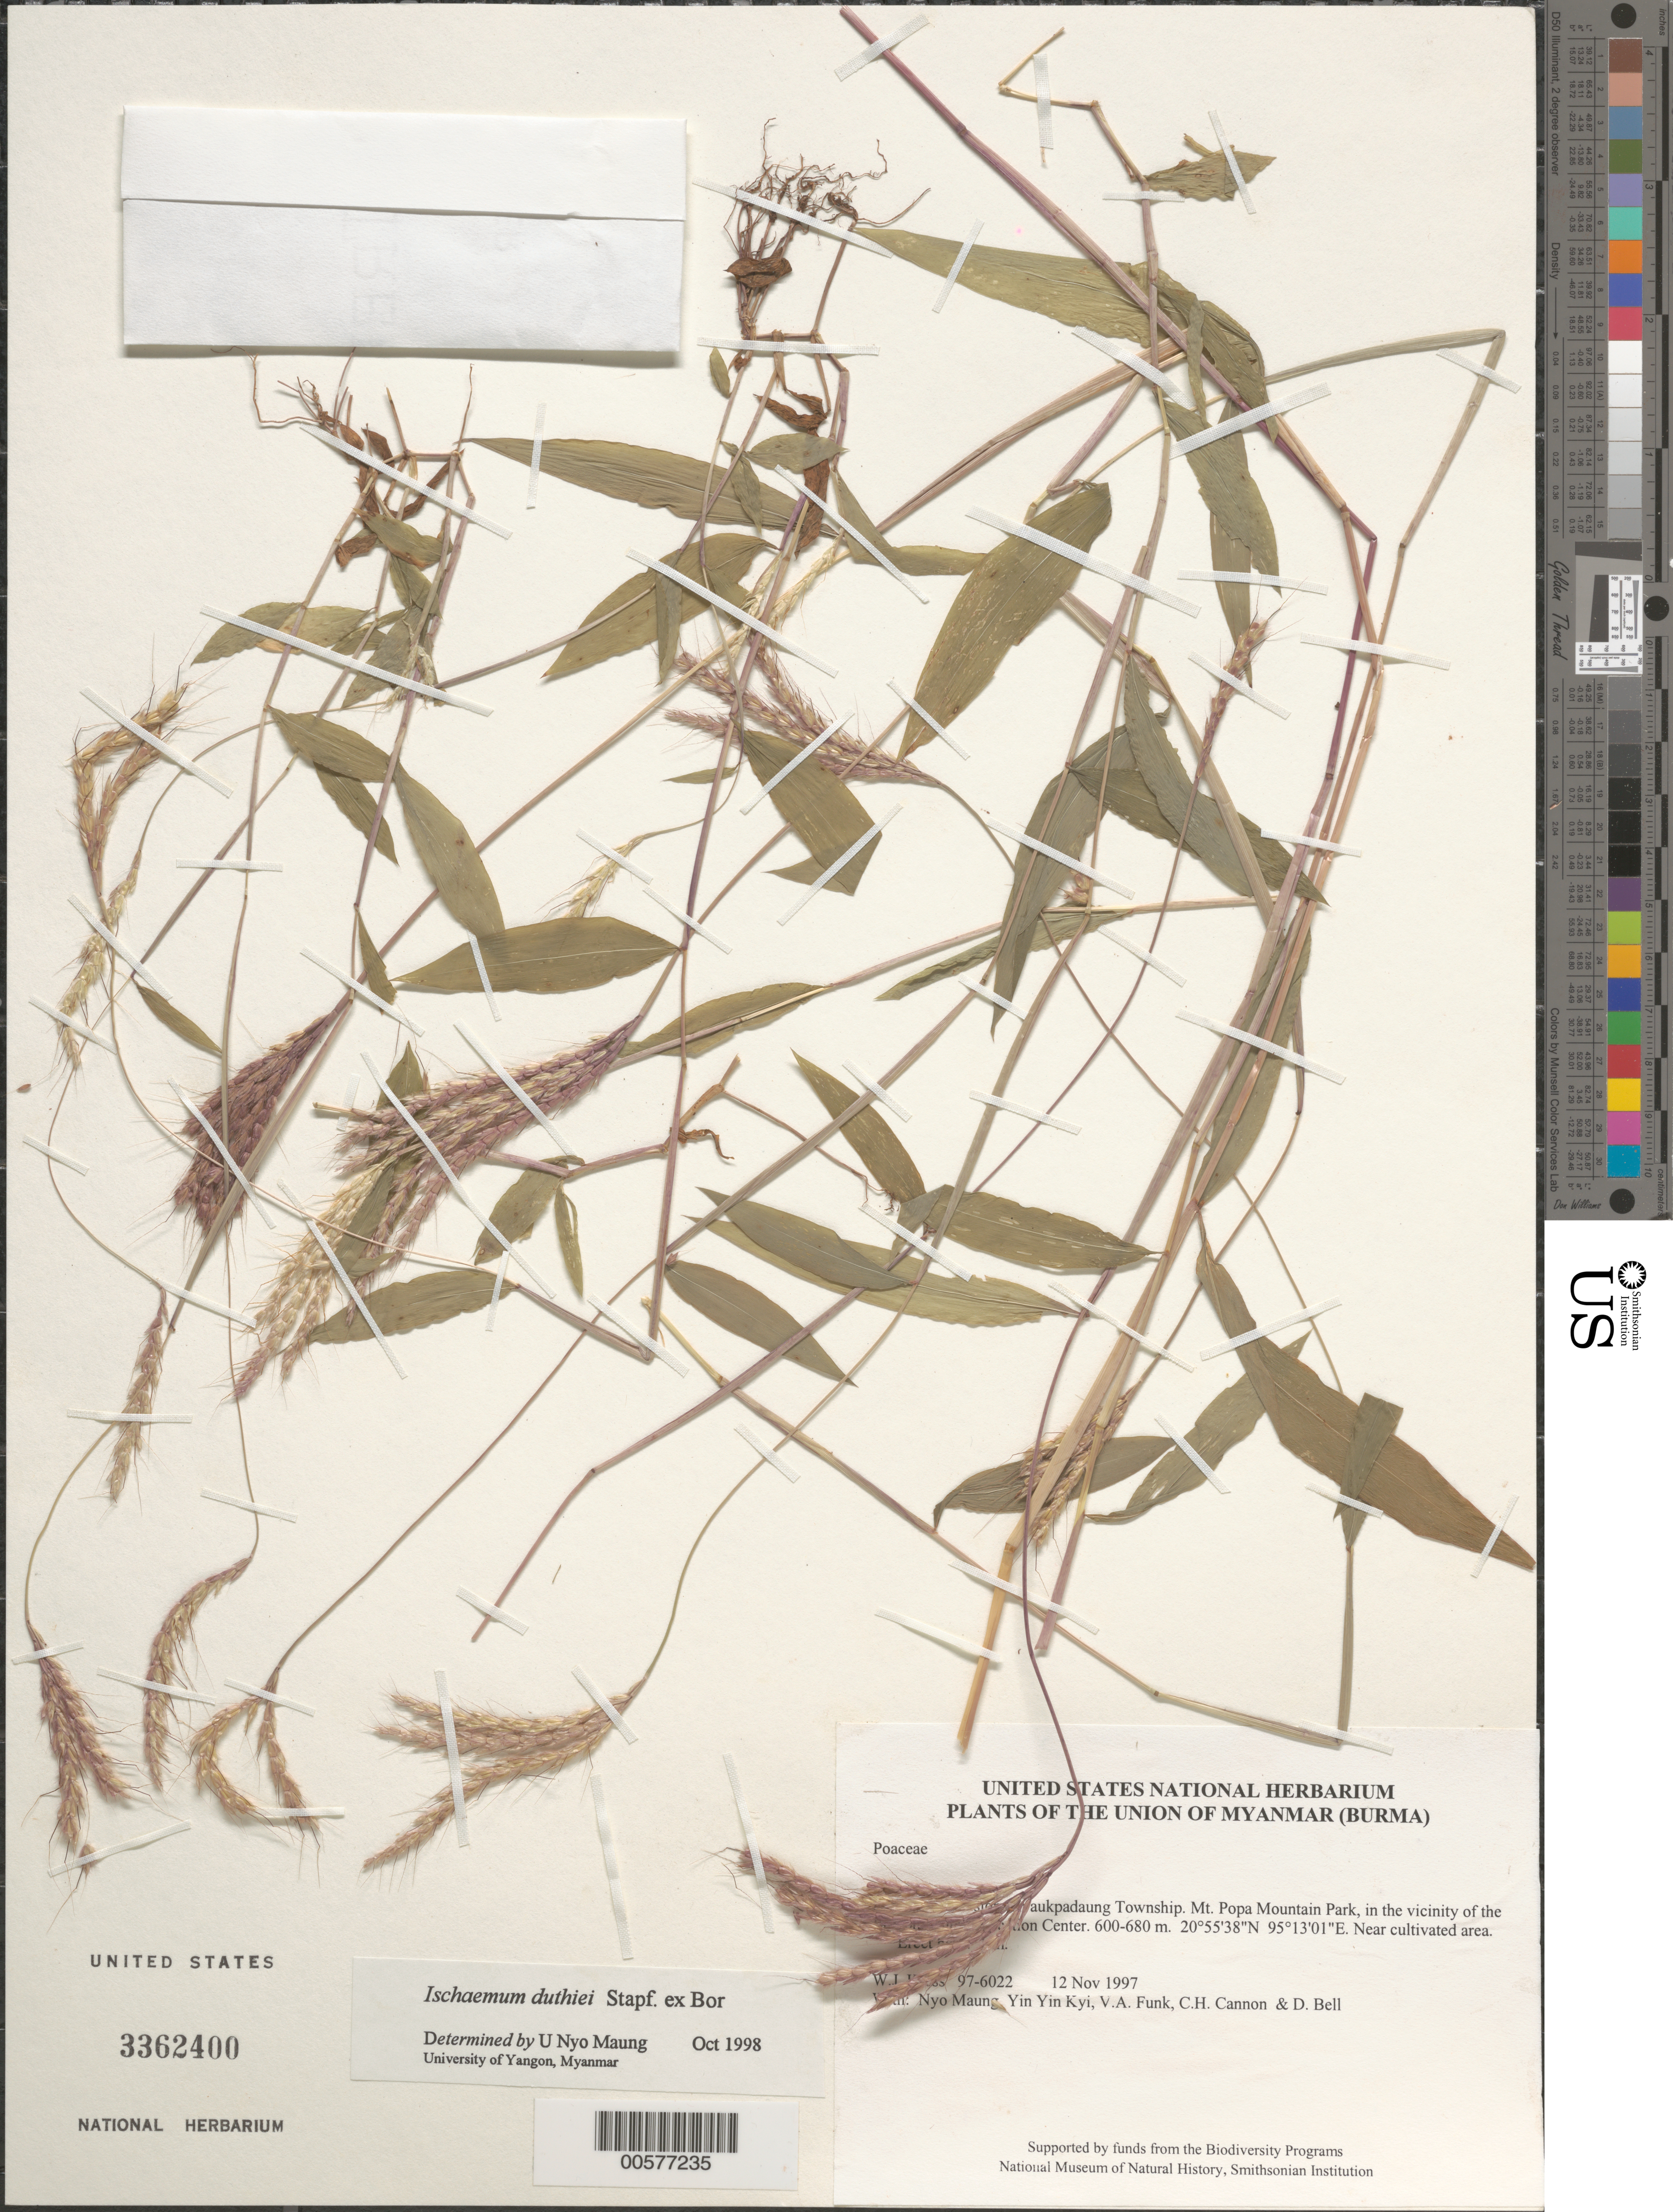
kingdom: Plantae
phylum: Tracheophyta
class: Liliopsida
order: Poales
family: Poaceae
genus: Ischaemum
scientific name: Ischaemum polystachyum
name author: J. Presl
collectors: W. J. Kress, U Nyo Maung, Yin Yin Kyi, V. Funk, C. H. Cannon & D. A. Bell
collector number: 97-6022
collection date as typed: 12 Nov 1997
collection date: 1997-11-12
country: Myanmar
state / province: Mandalay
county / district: Kyaukpadaung Township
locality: Mt. Popa Mountain Park, in the vicinity of the Envionmental Education Center.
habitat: Near cultivated area.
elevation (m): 600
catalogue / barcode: US 3362400